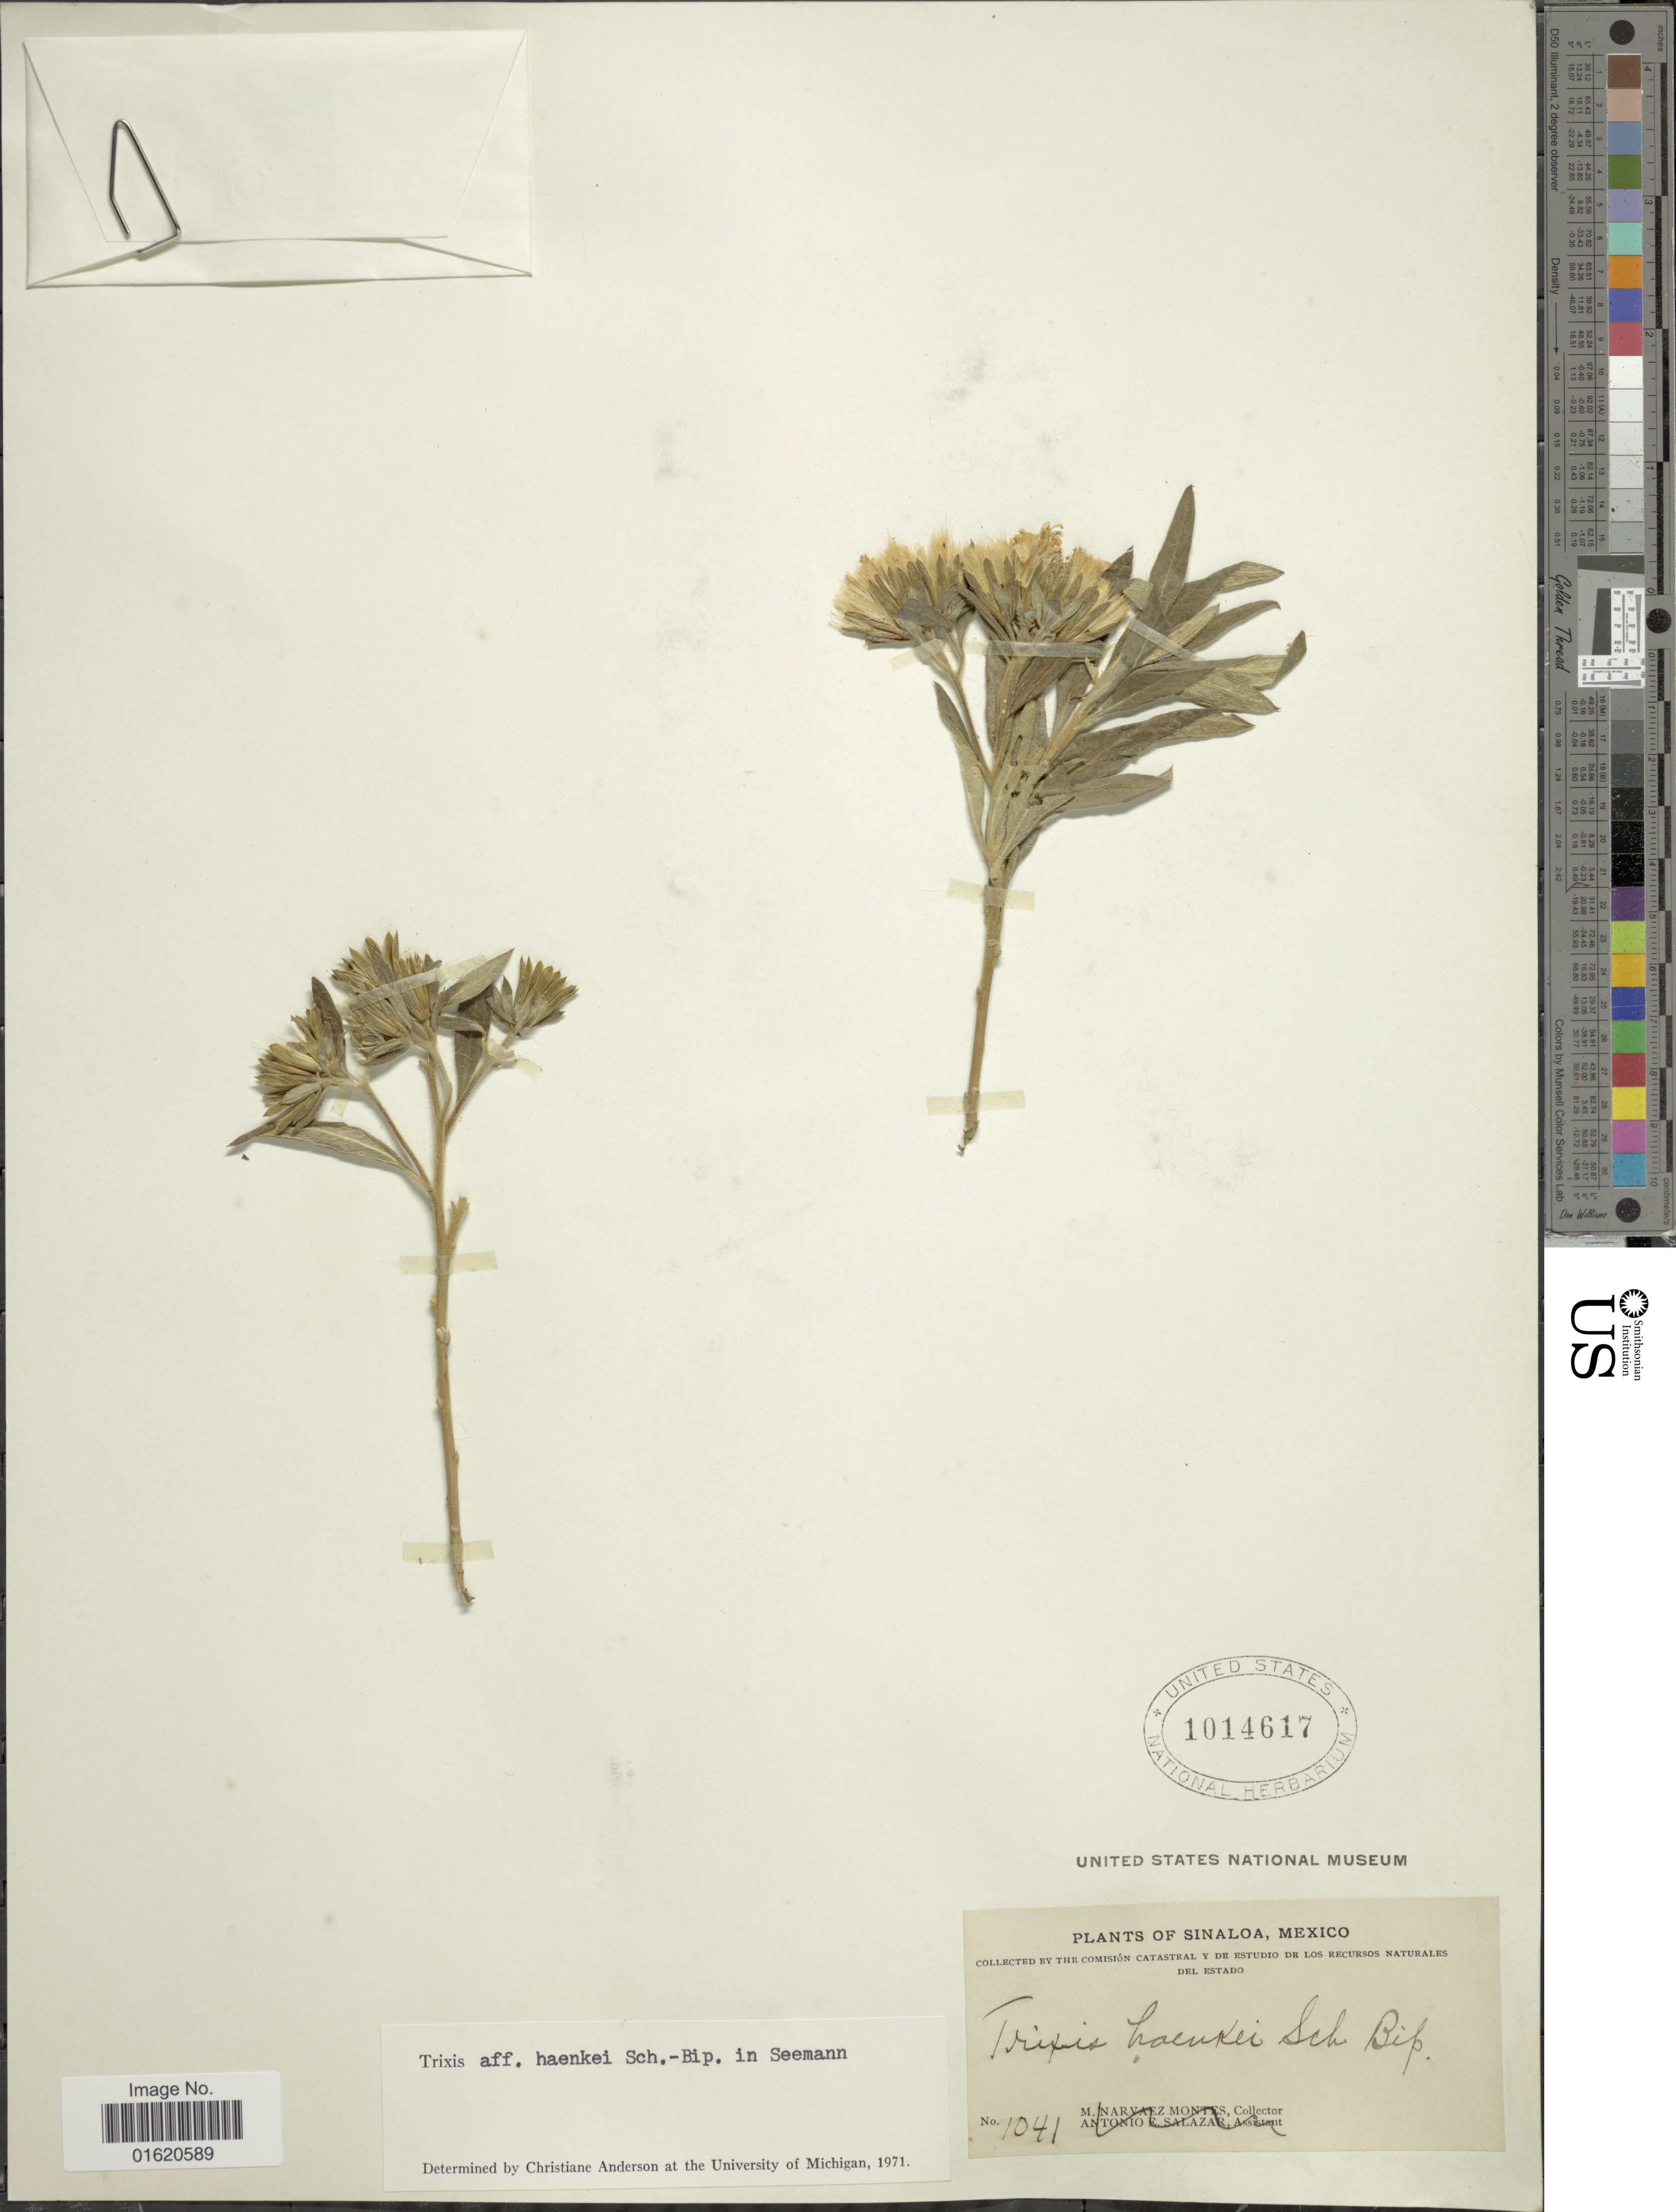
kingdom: Plantae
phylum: Tracheophyta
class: Magnoliopsida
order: Asterales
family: Asteraceae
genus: Trixis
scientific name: Trixis haenkei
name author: Sch. Bip.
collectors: Comisión Catastral & De Estudio de Los Recursos Naturales del Estado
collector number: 1041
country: Mexico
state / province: Sinaloa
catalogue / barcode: US 1014617